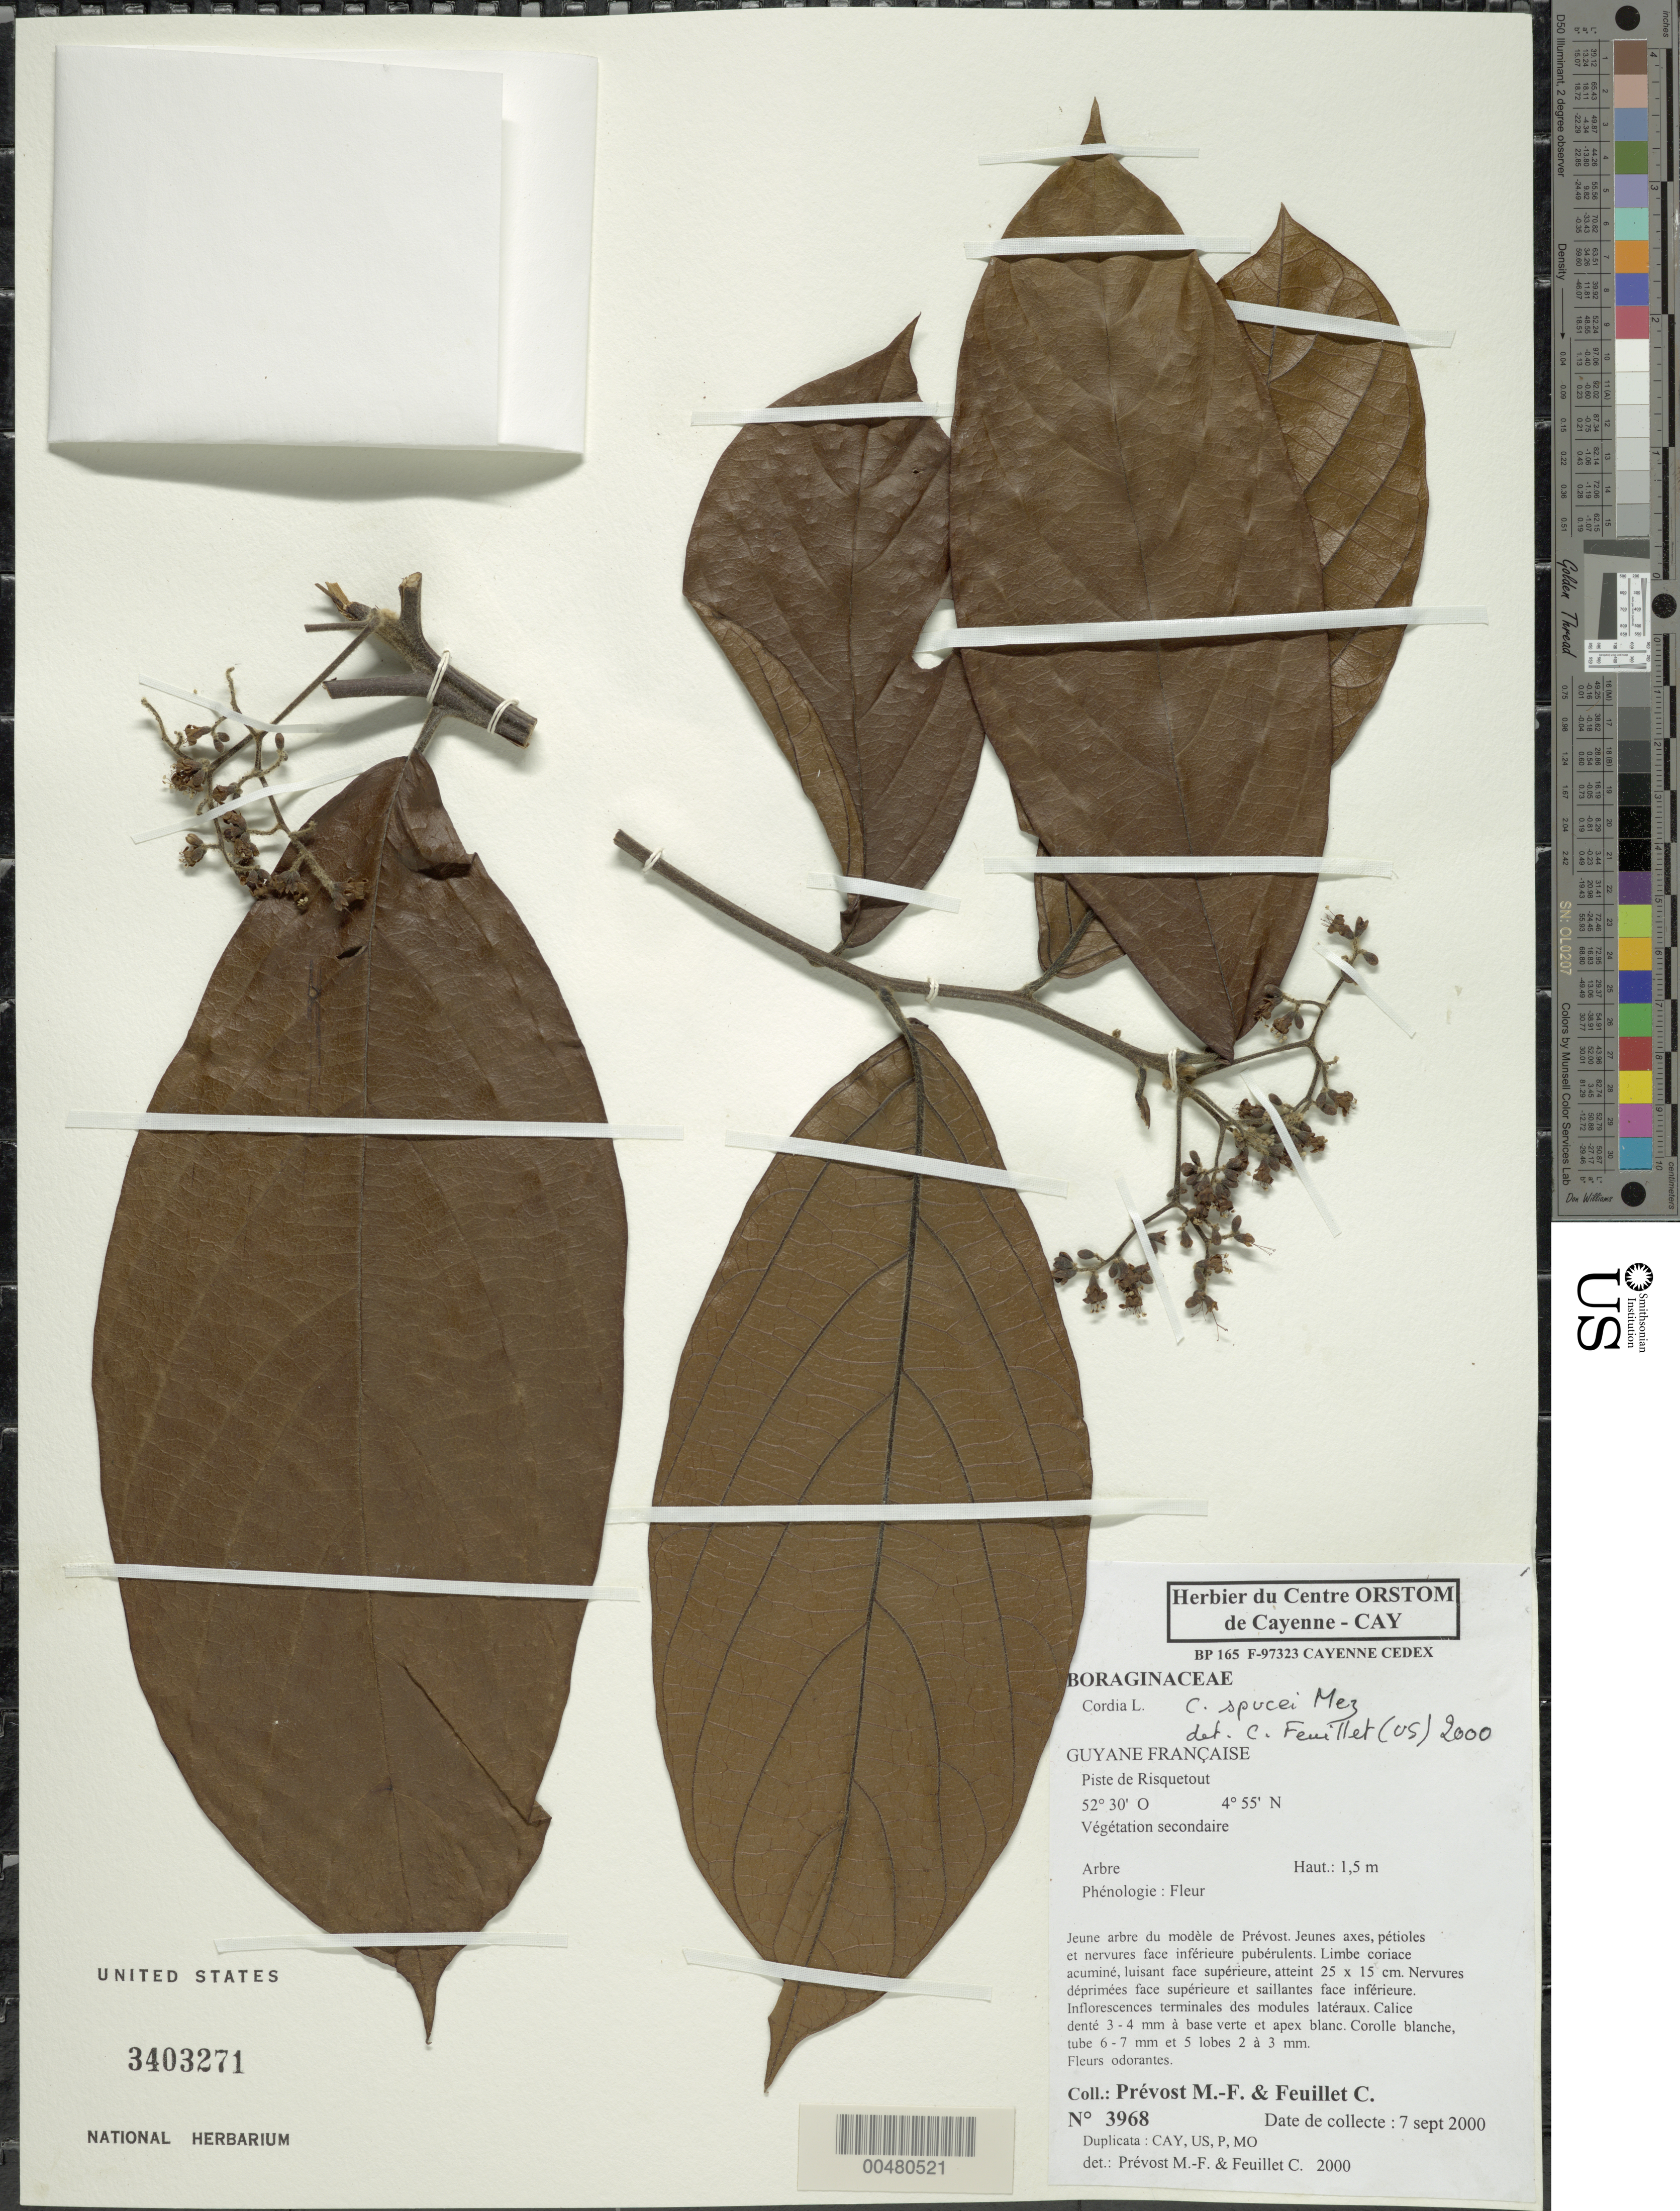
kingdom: Plantae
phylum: Tracheophyta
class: Magnoliopsida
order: Boraginales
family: Cordiaceae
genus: Cordia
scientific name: Cordia sprucei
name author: Mez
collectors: M. Prévost & C. Feuillet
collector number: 3968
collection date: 2000-09-07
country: French Guiana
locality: Guyane Française. Piste de Risquetout.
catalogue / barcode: US 3403271